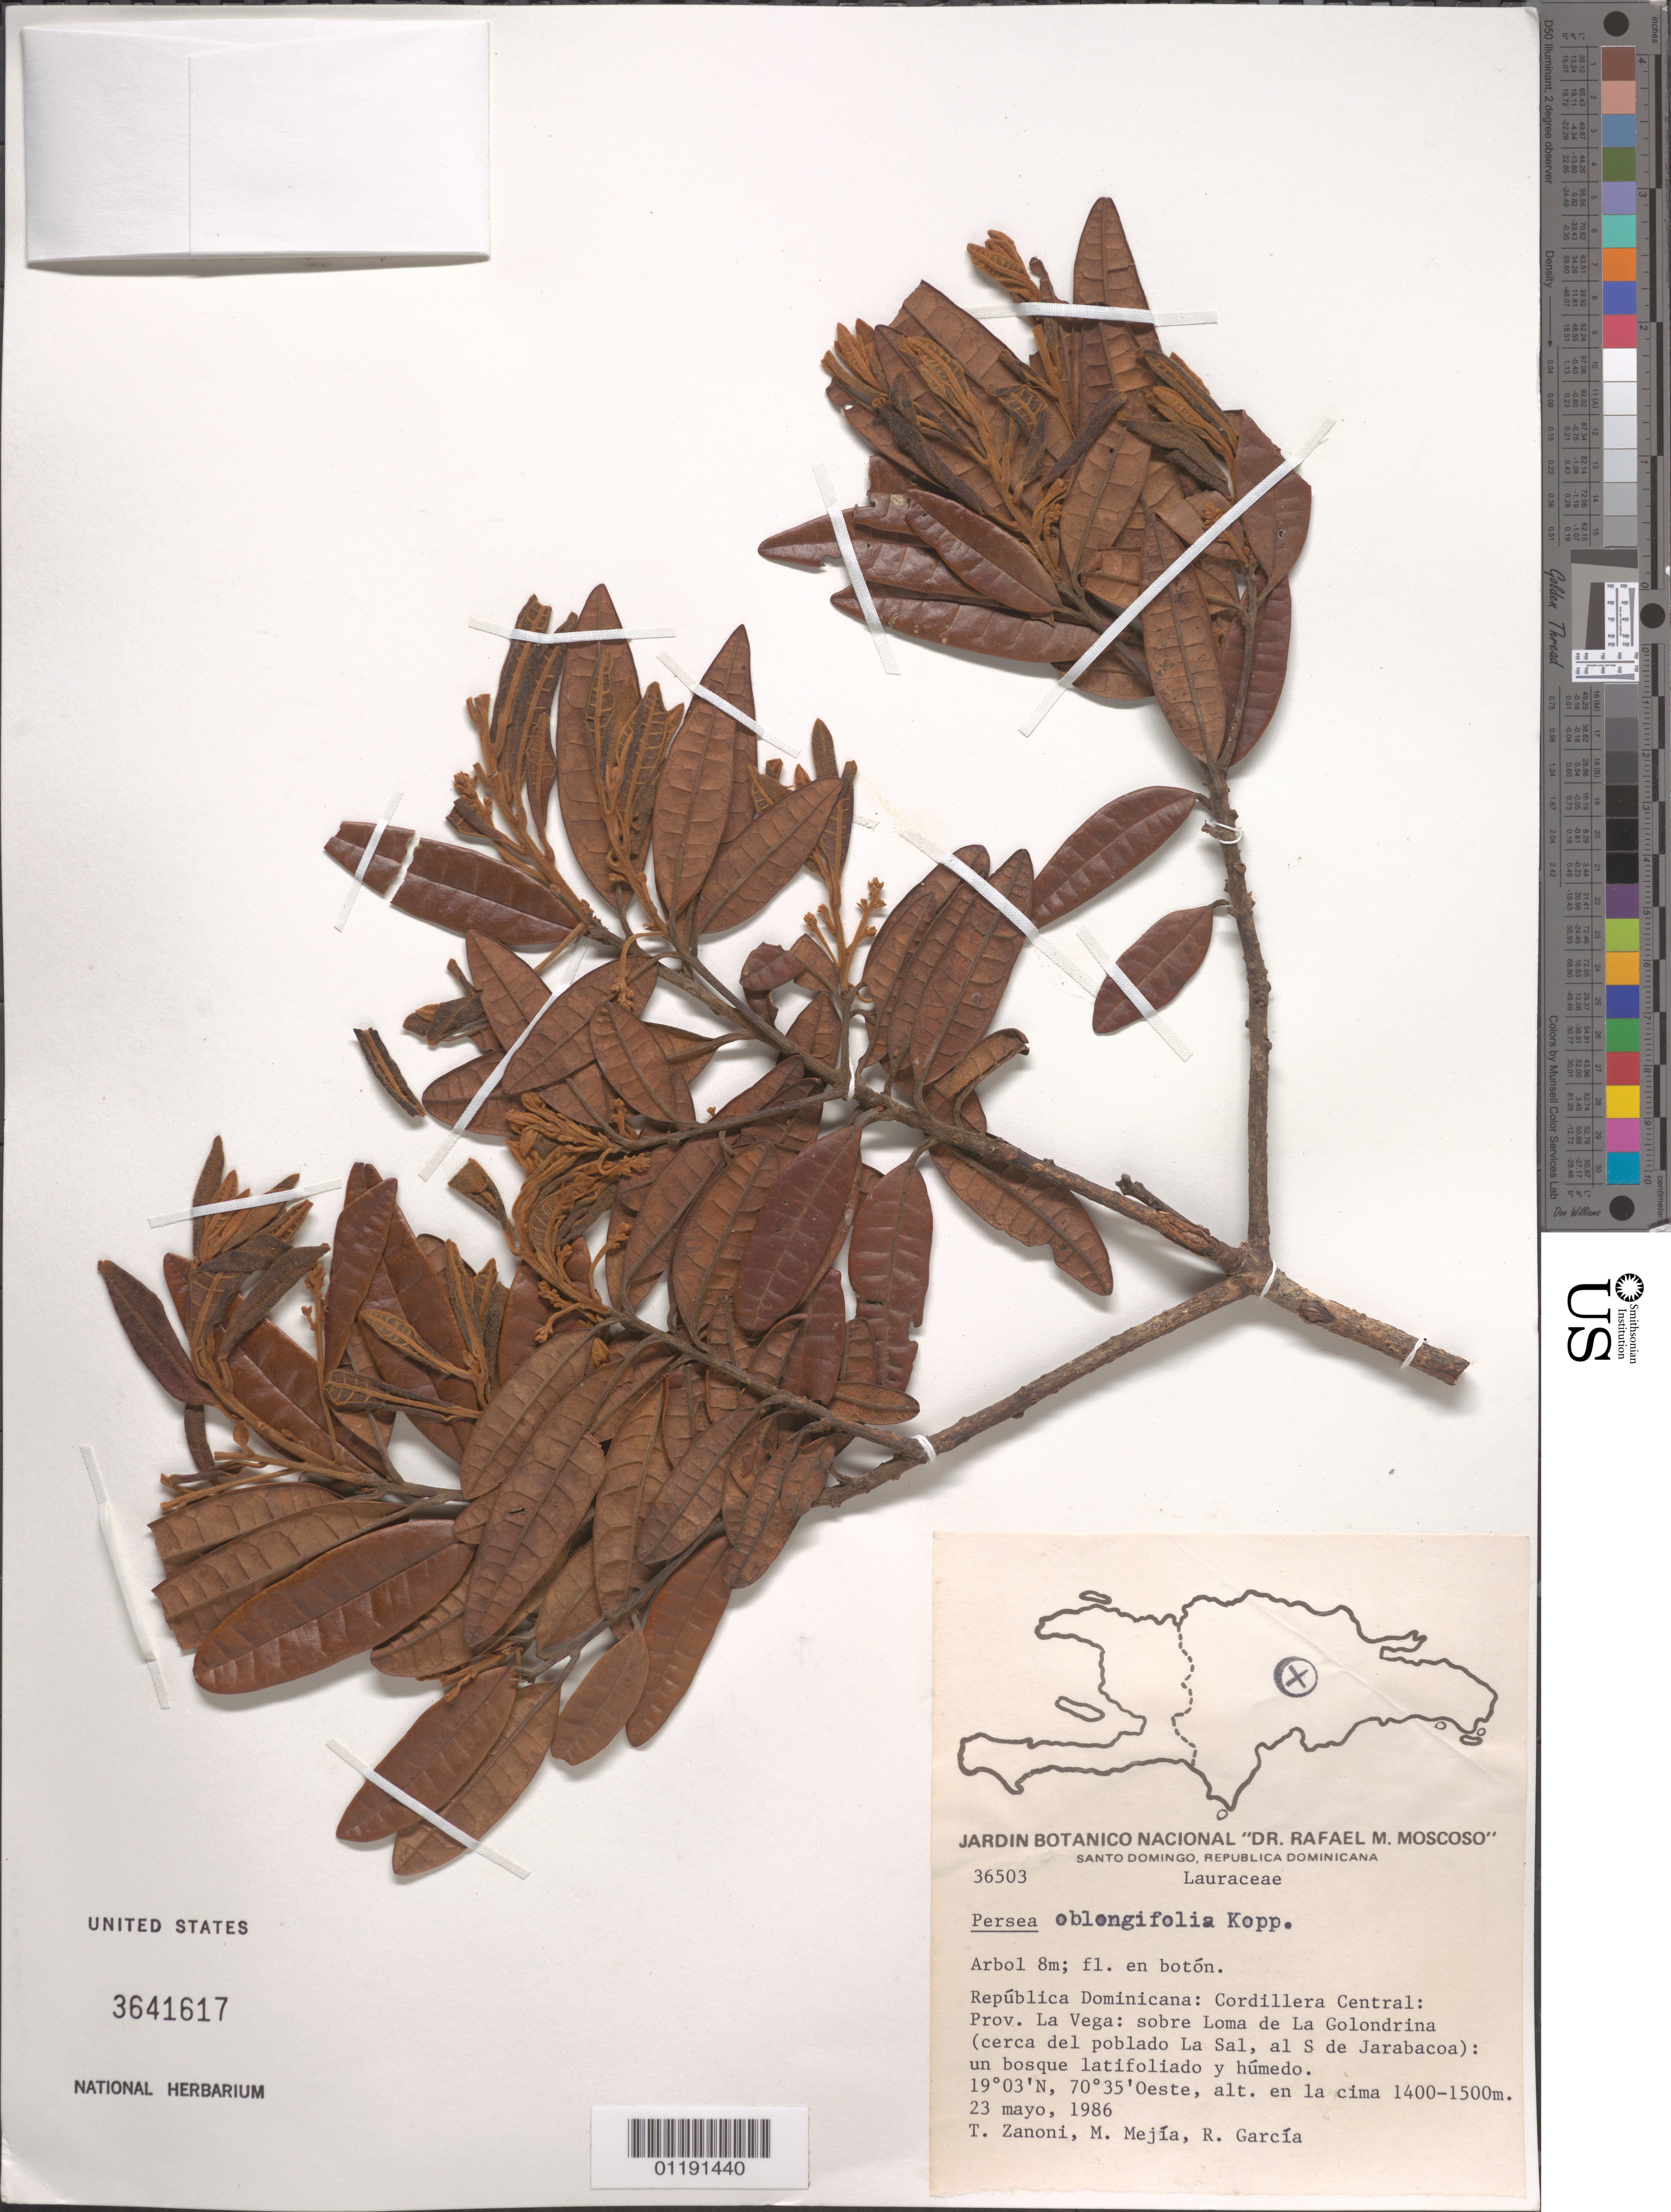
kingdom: Plantae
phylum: Tracheophyta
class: Magnoliopsida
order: Laurales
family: Lauraceae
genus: Persea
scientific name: Persea oblongifolia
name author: L.E. Kopp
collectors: T. A. Zanoni, M. Mejia & R. G. García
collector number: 36503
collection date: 1986-05-23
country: Dominican Republic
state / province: La Vega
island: Hispaniola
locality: Cordillera Central: about Loma de La Golondrina (close to the town La Sal, S of Jarabacoa).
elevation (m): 1400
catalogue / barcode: US 3641617